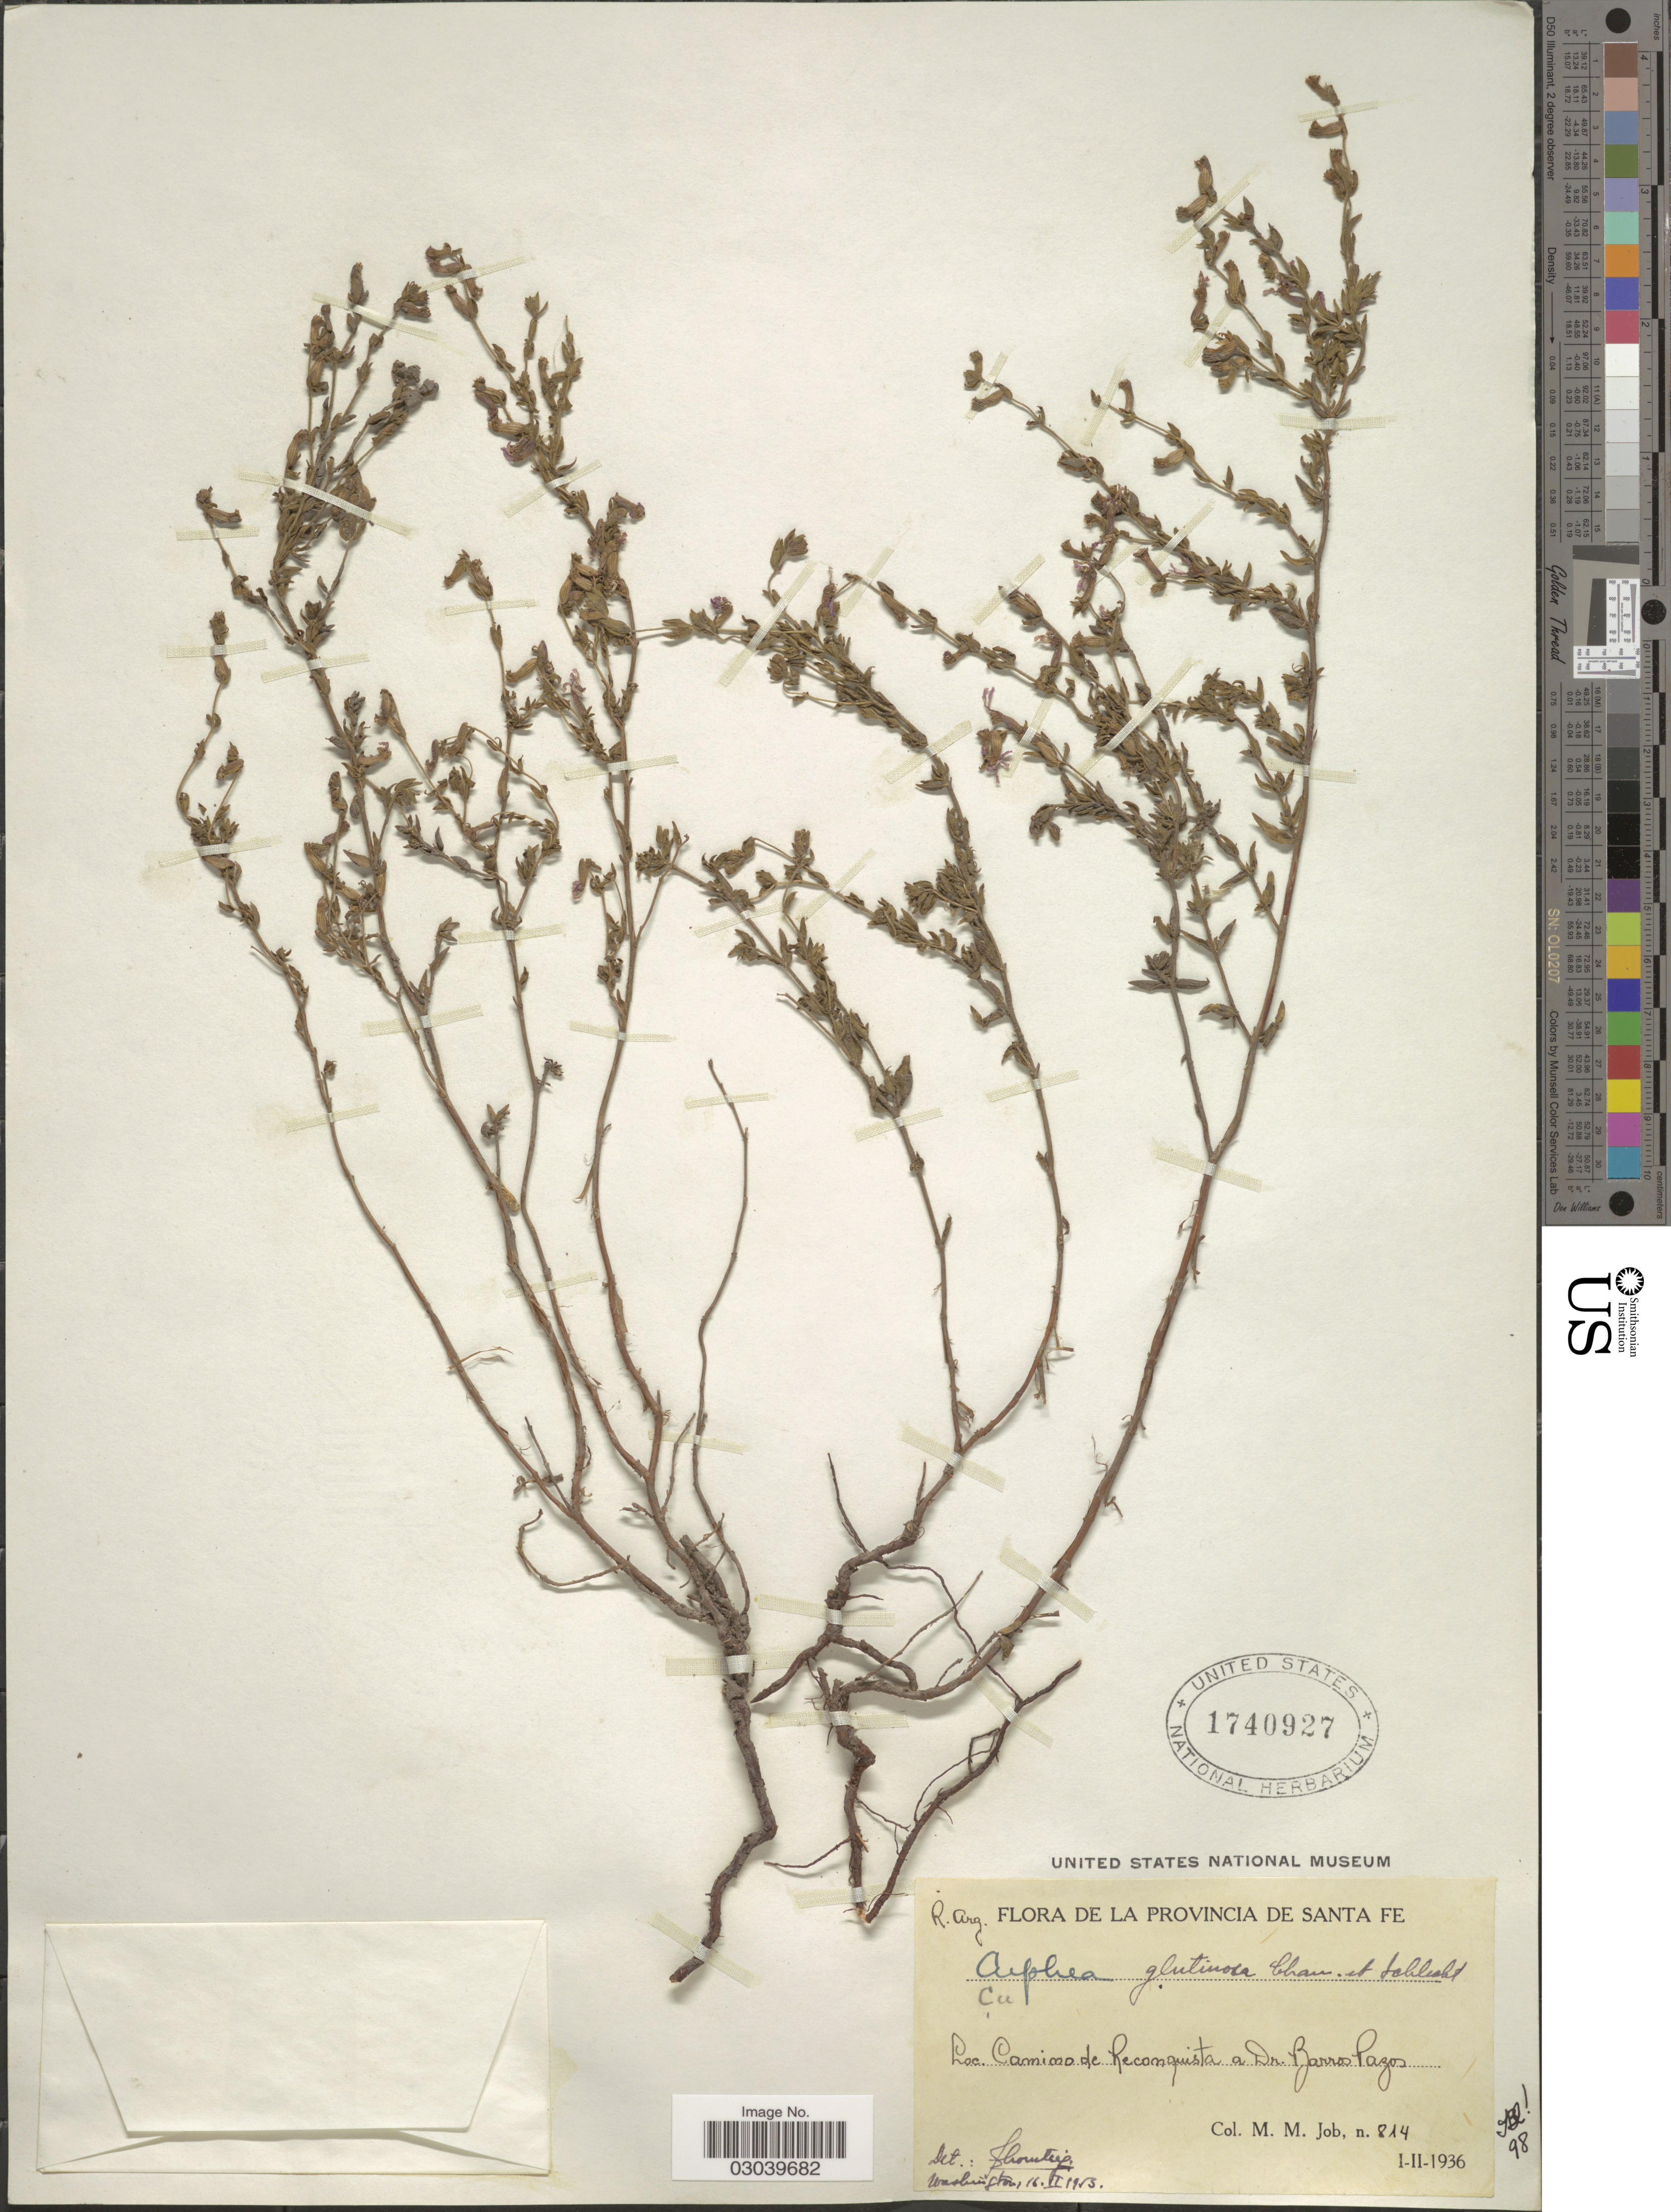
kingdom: Plantae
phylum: Tracheophyta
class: Magnoliopsida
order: Myrtales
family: Lythraceae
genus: Cuphea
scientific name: Cuphea glutinosa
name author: Cham. & Schltdl.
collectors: M. Job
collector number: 814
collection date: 1936-01/1936-02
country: Argentina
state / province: Santa Fe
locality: Camino de Reconquista a Dr. Barros Pazos.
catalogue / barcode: US 1740927